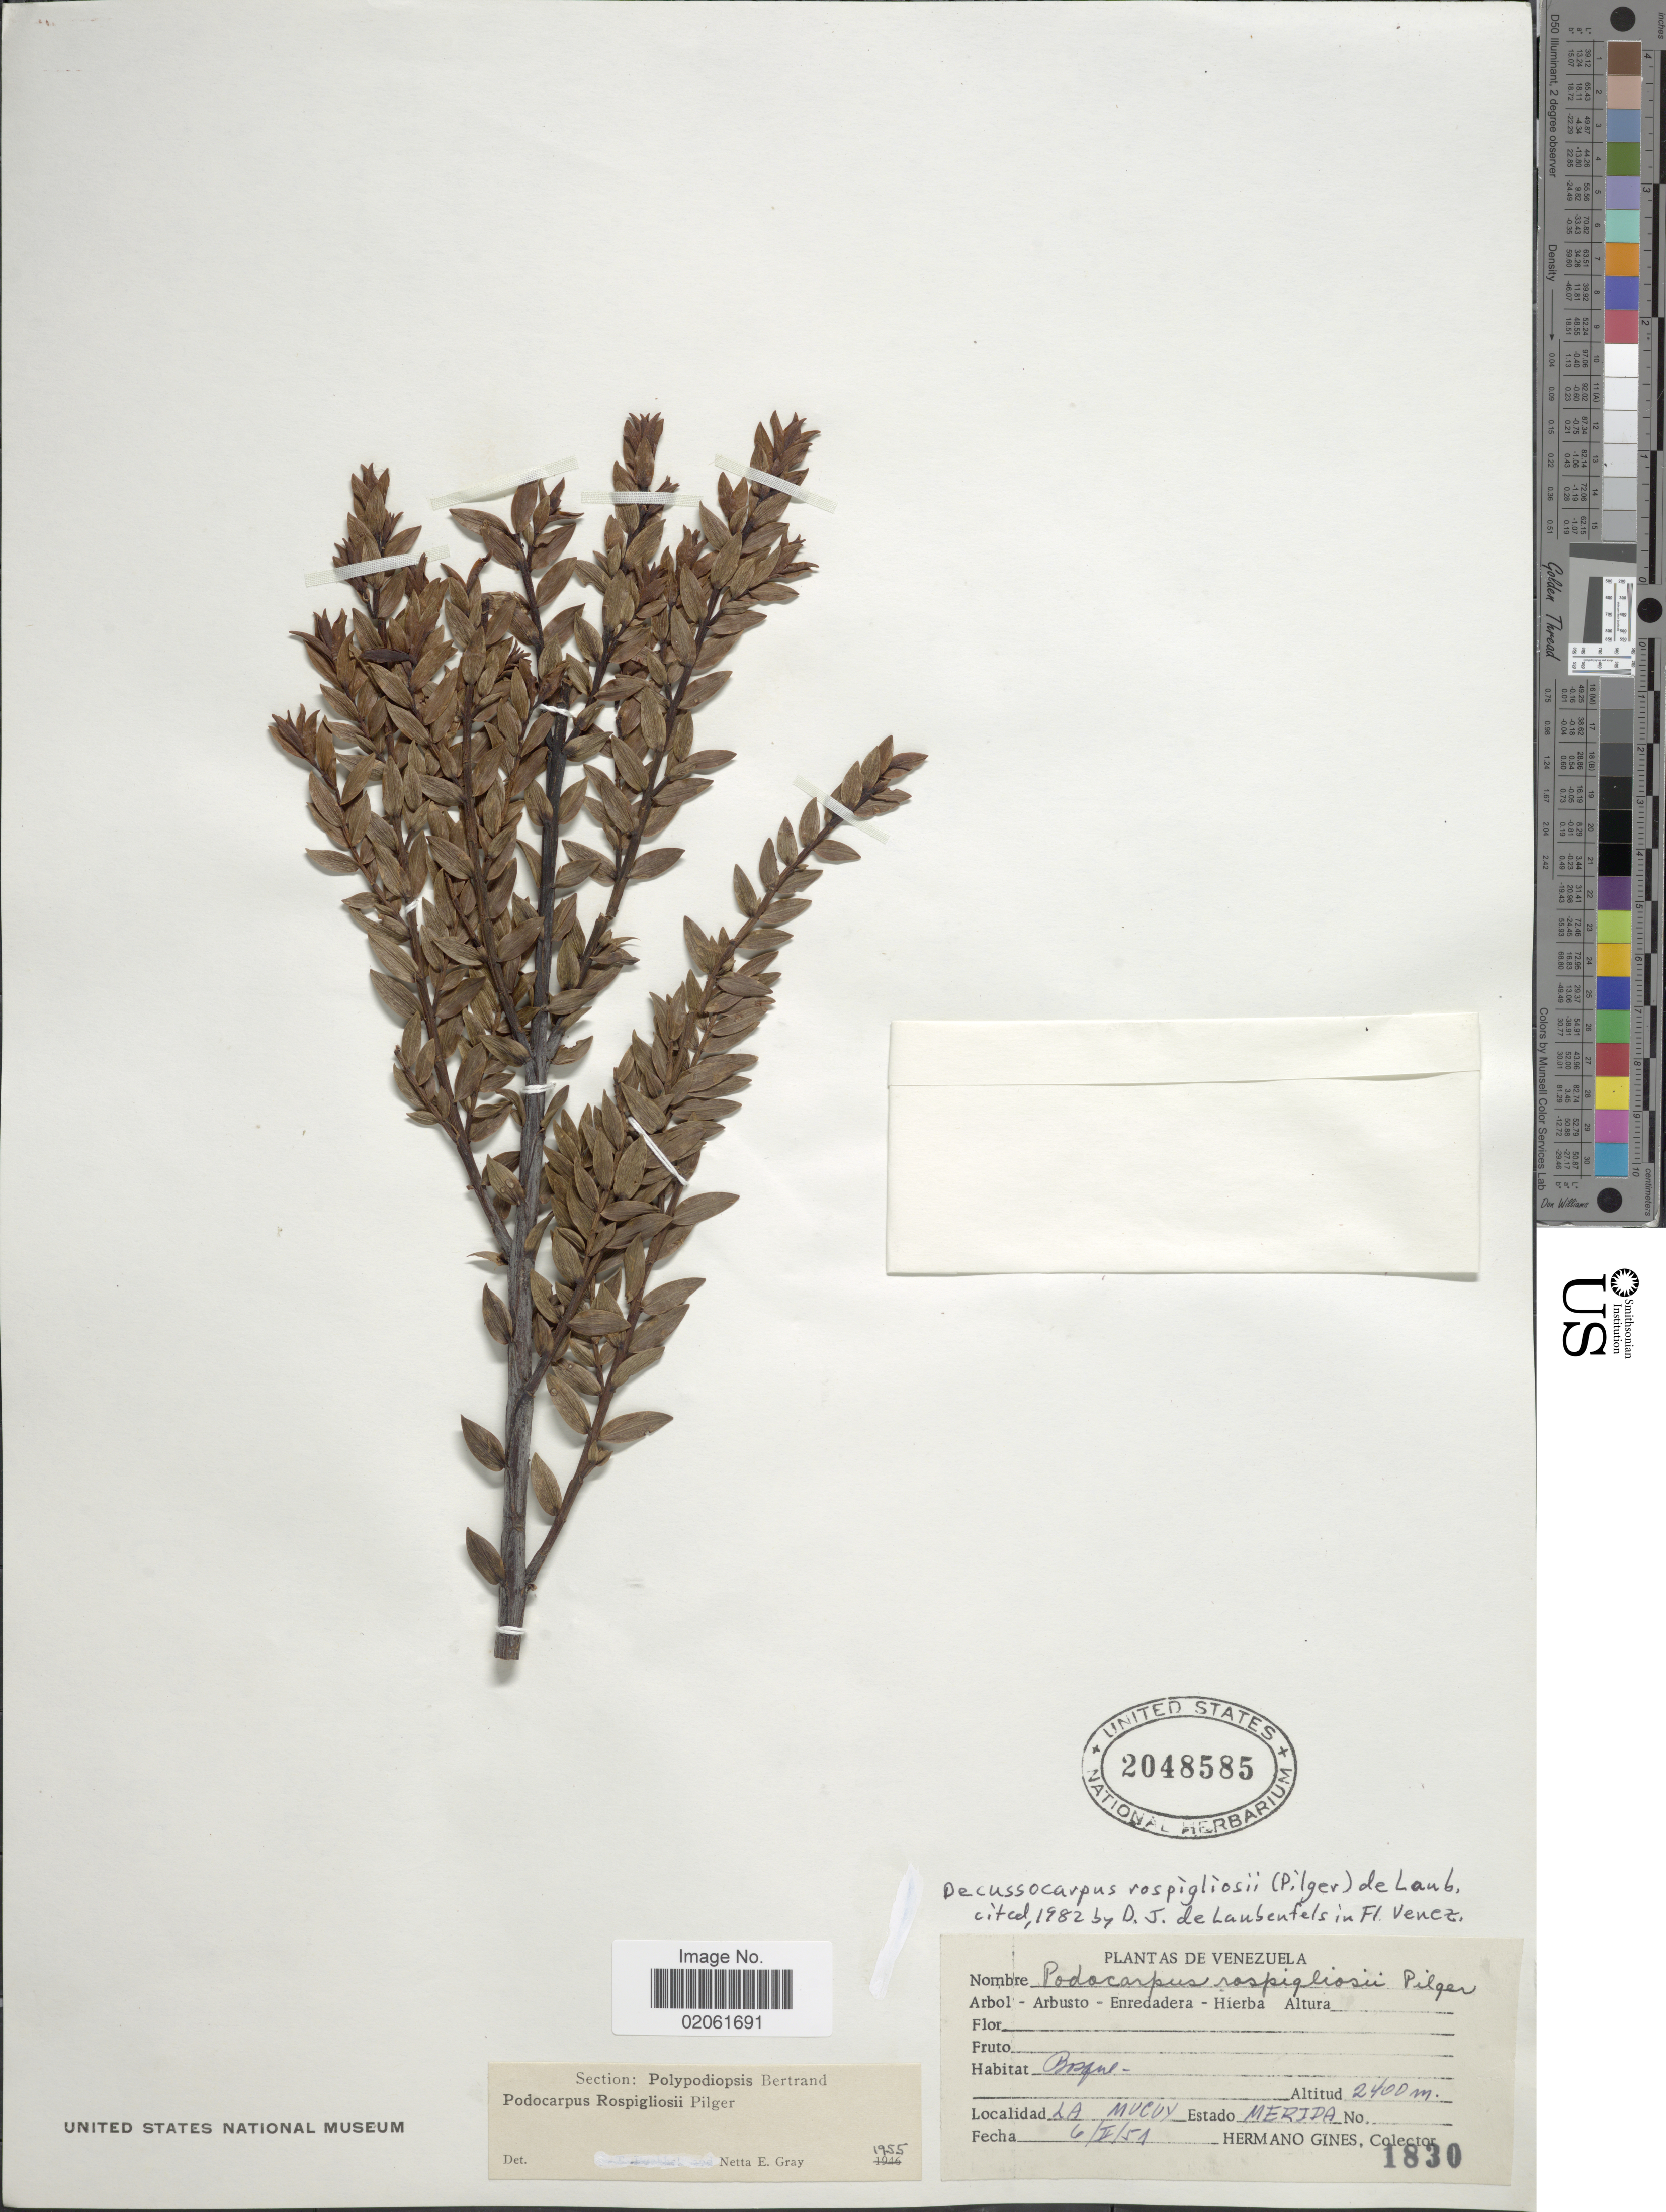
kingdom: Plantae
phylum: Tracheophyta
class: Pinopsida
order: Pinales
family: Podocarpaceae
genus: Podocarpus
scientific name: Podocarpus rospigliosii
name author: Pilg.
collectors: Bro. Gines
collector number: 1830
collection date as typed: Transcribed d/m/y: 6/2/51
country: Venezuela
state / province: Mérida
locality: La Mucuy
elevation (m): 2400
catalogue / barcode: US 2048585